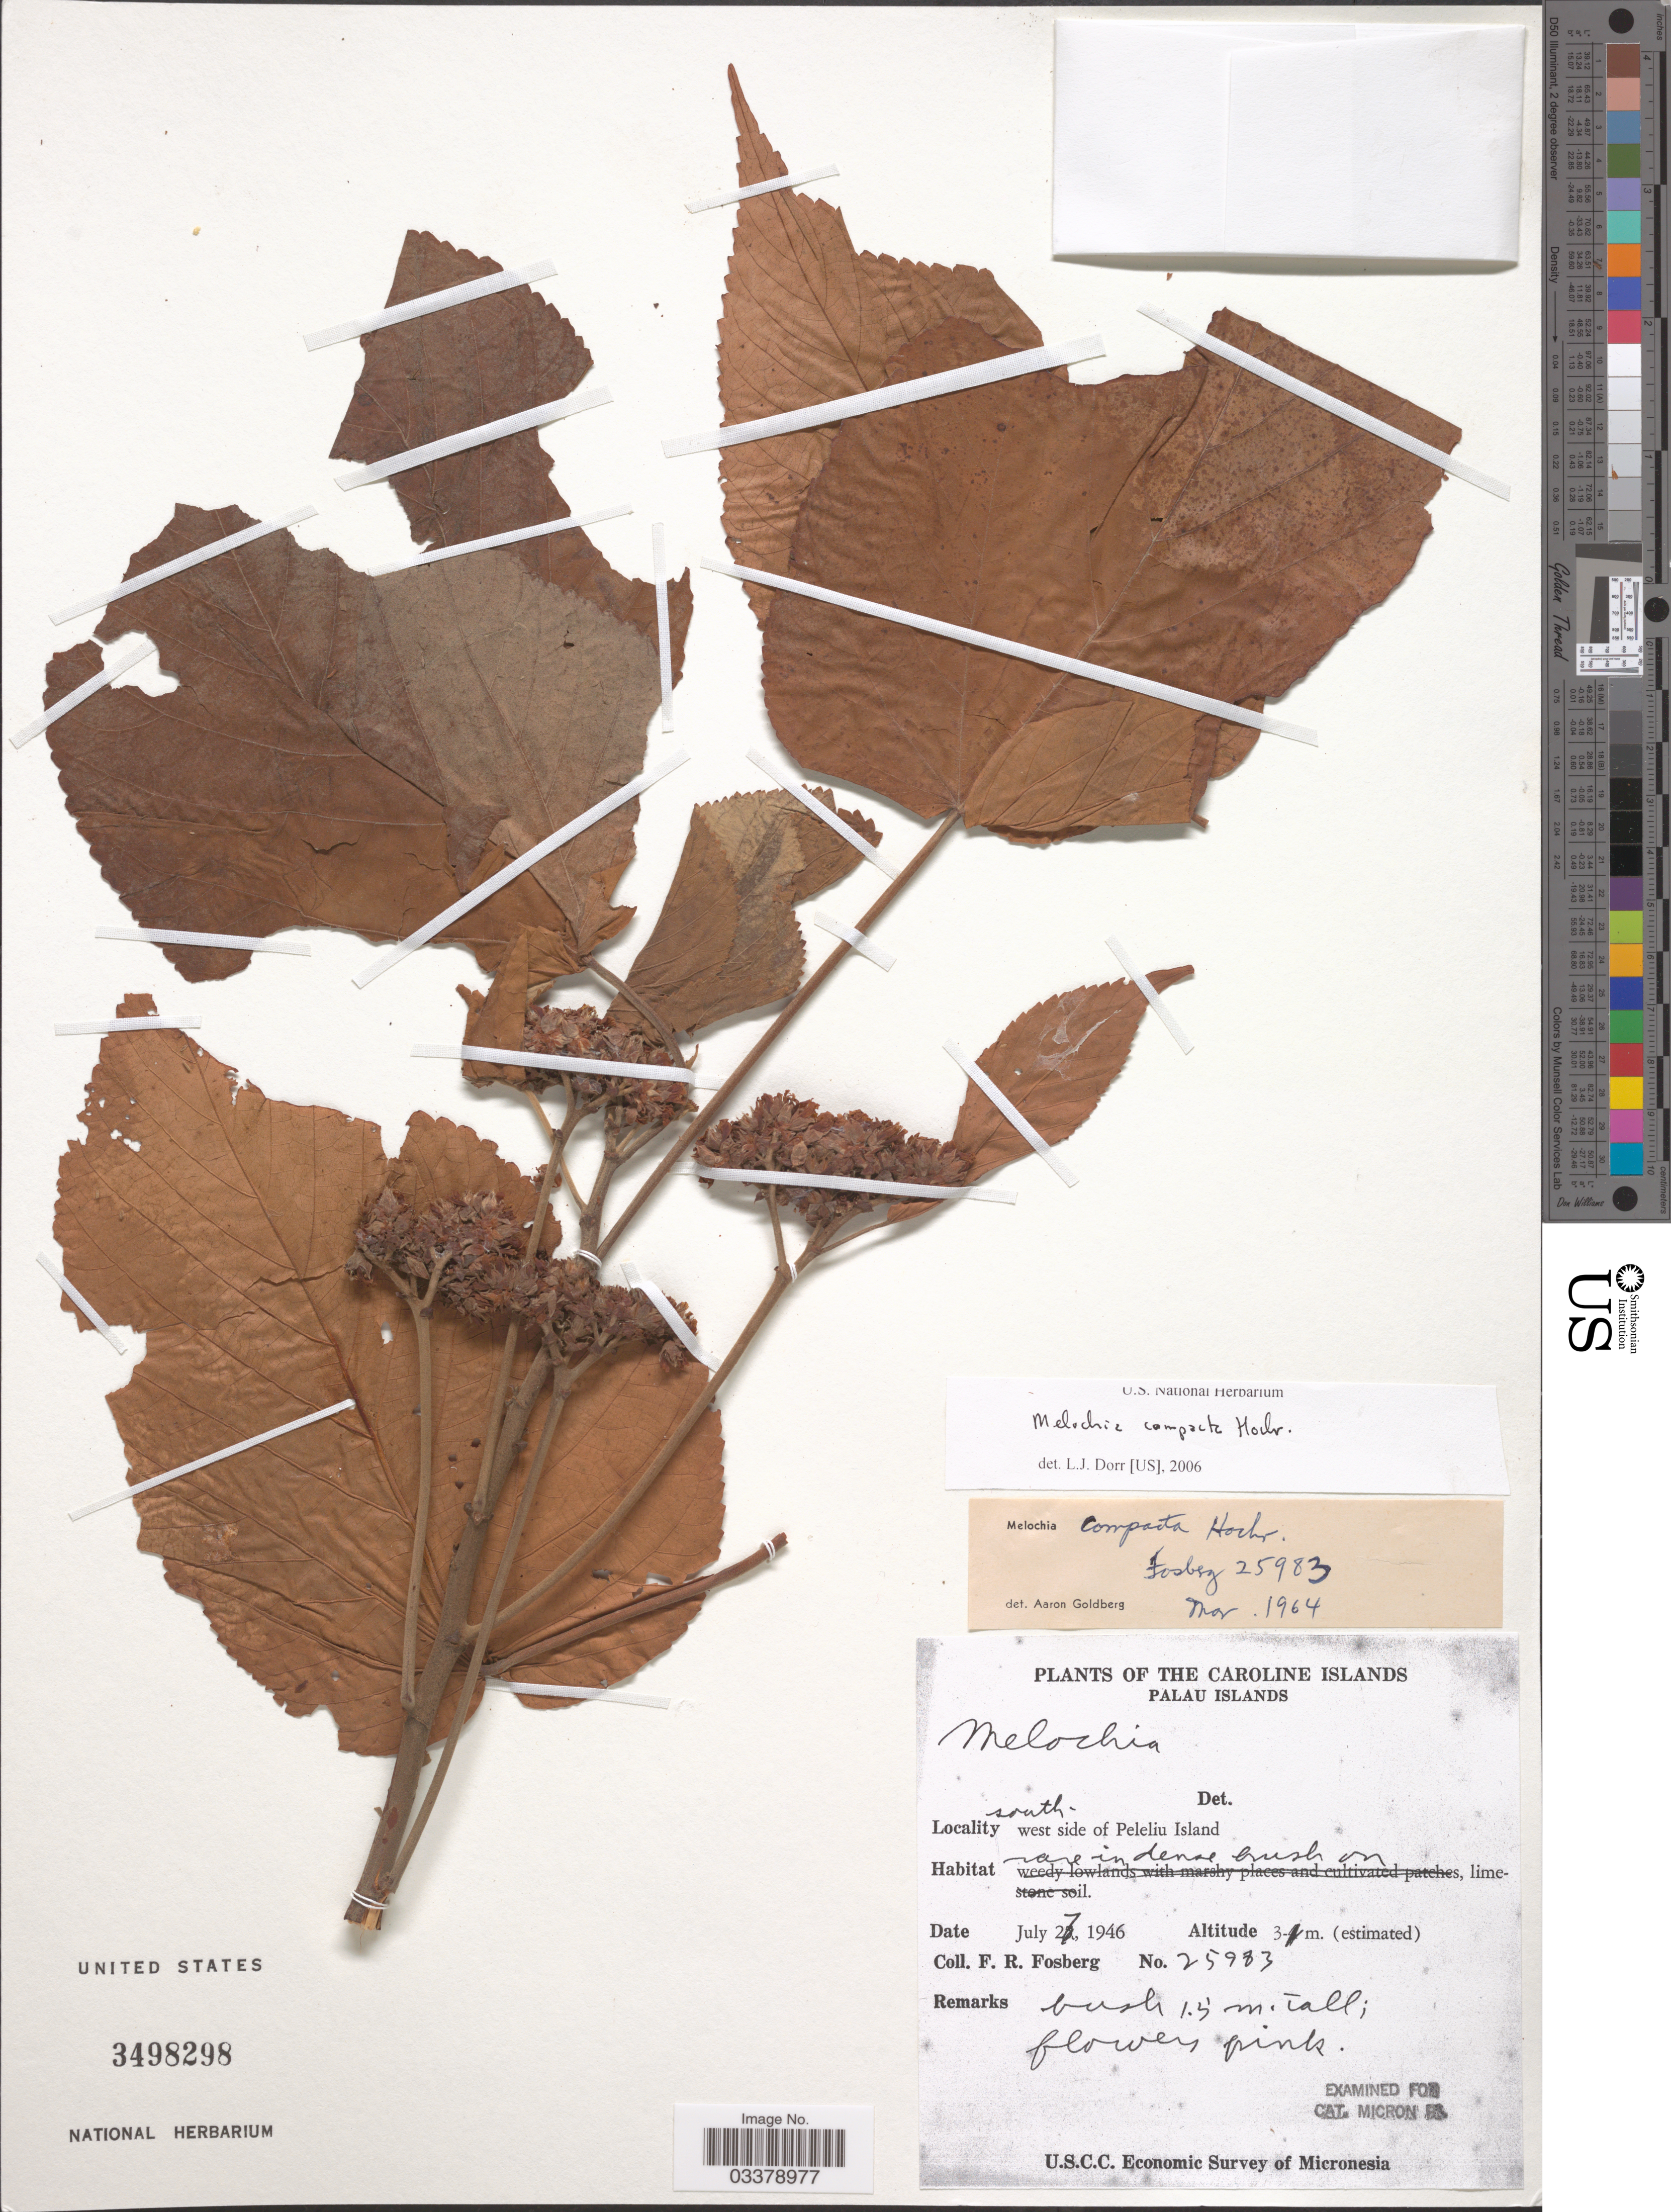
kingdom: Plantae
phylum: Tracheophyta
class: Magnoliopsida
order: Malvales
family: Malvaceae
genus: Melochia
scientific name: Melochia compacta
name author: Hochr.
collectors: F. R. Fosberg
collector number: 25983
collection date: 1946-07-27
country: Palau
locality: The Caroline Islands, Palau Islands, south-west side of Peleliu Island.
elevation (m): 1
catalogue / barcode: US 3498298